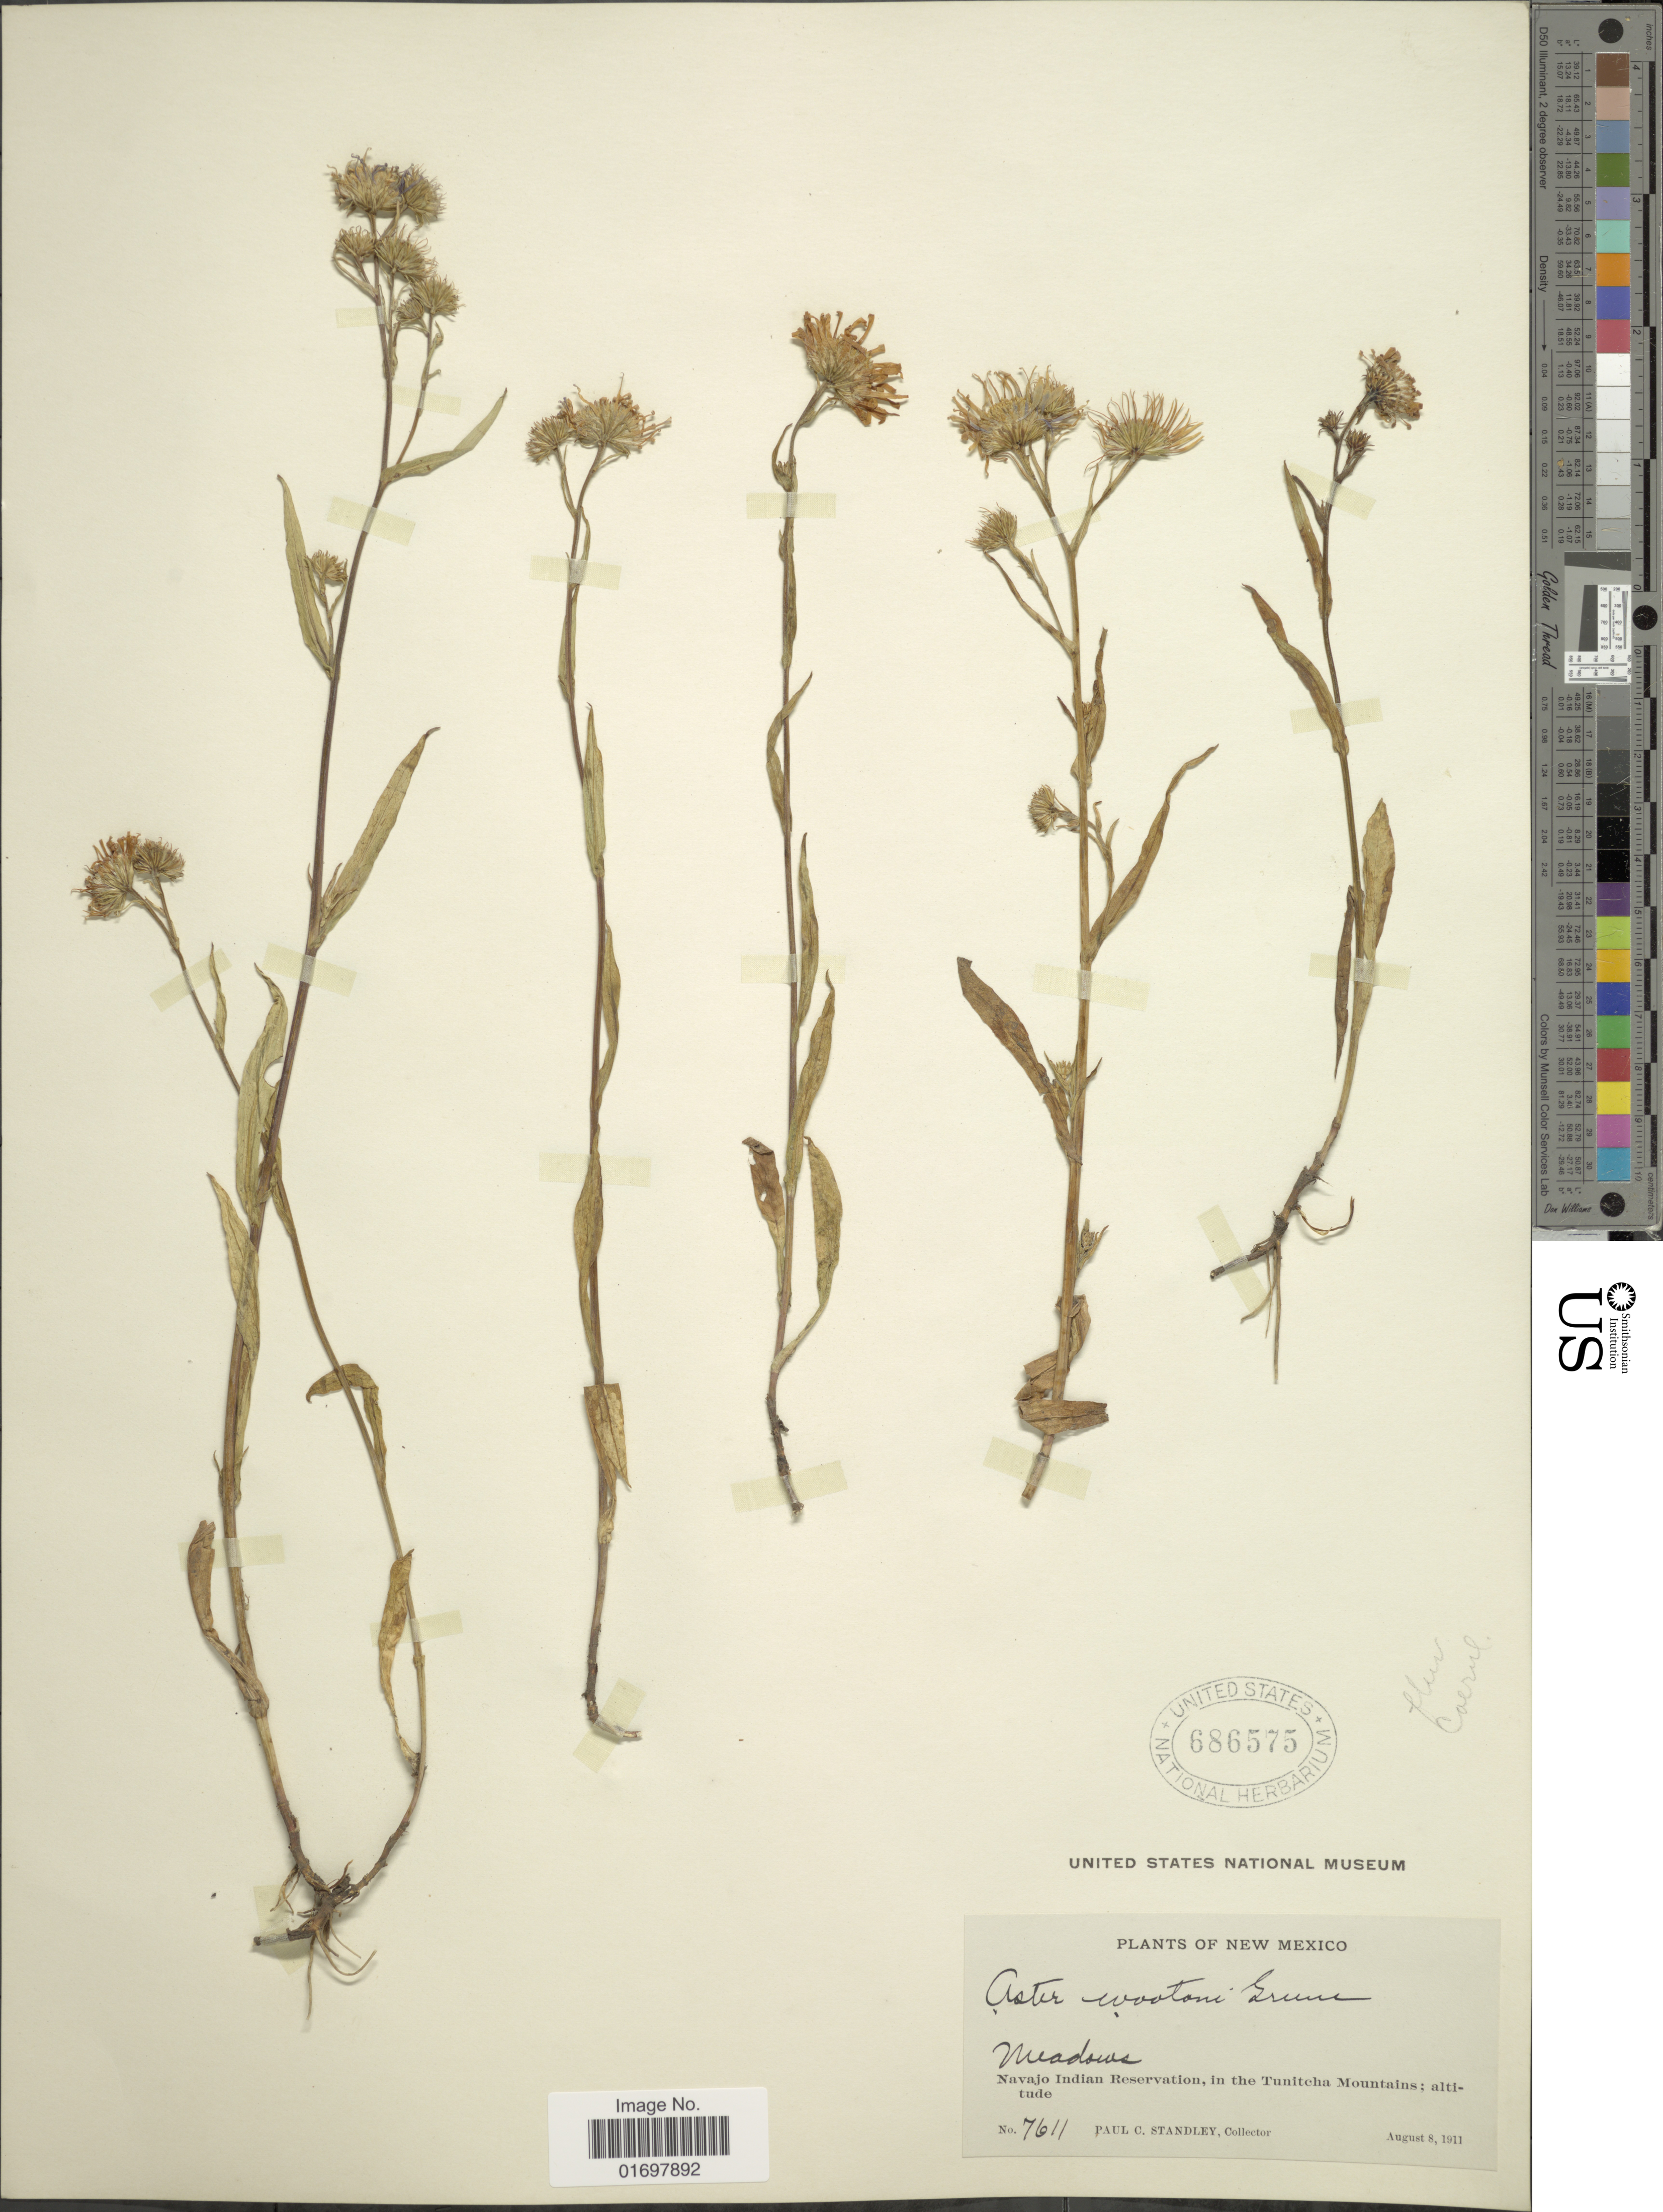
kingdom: Plantae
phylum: Tracheophyta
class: Magnoliopsida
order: Asterales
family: Asteraceae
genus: Symphyotrichum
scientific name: Symphyotrichum lanceolatum var. hesperium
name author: (A. Gray) G.L. Nesom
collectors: P. C. Standley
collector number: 7611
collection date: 1911-08-08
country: United States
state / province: New Mexico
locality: Navajo Indian Reservation, in the Tunitcha Mountains.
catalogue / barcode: US 686575